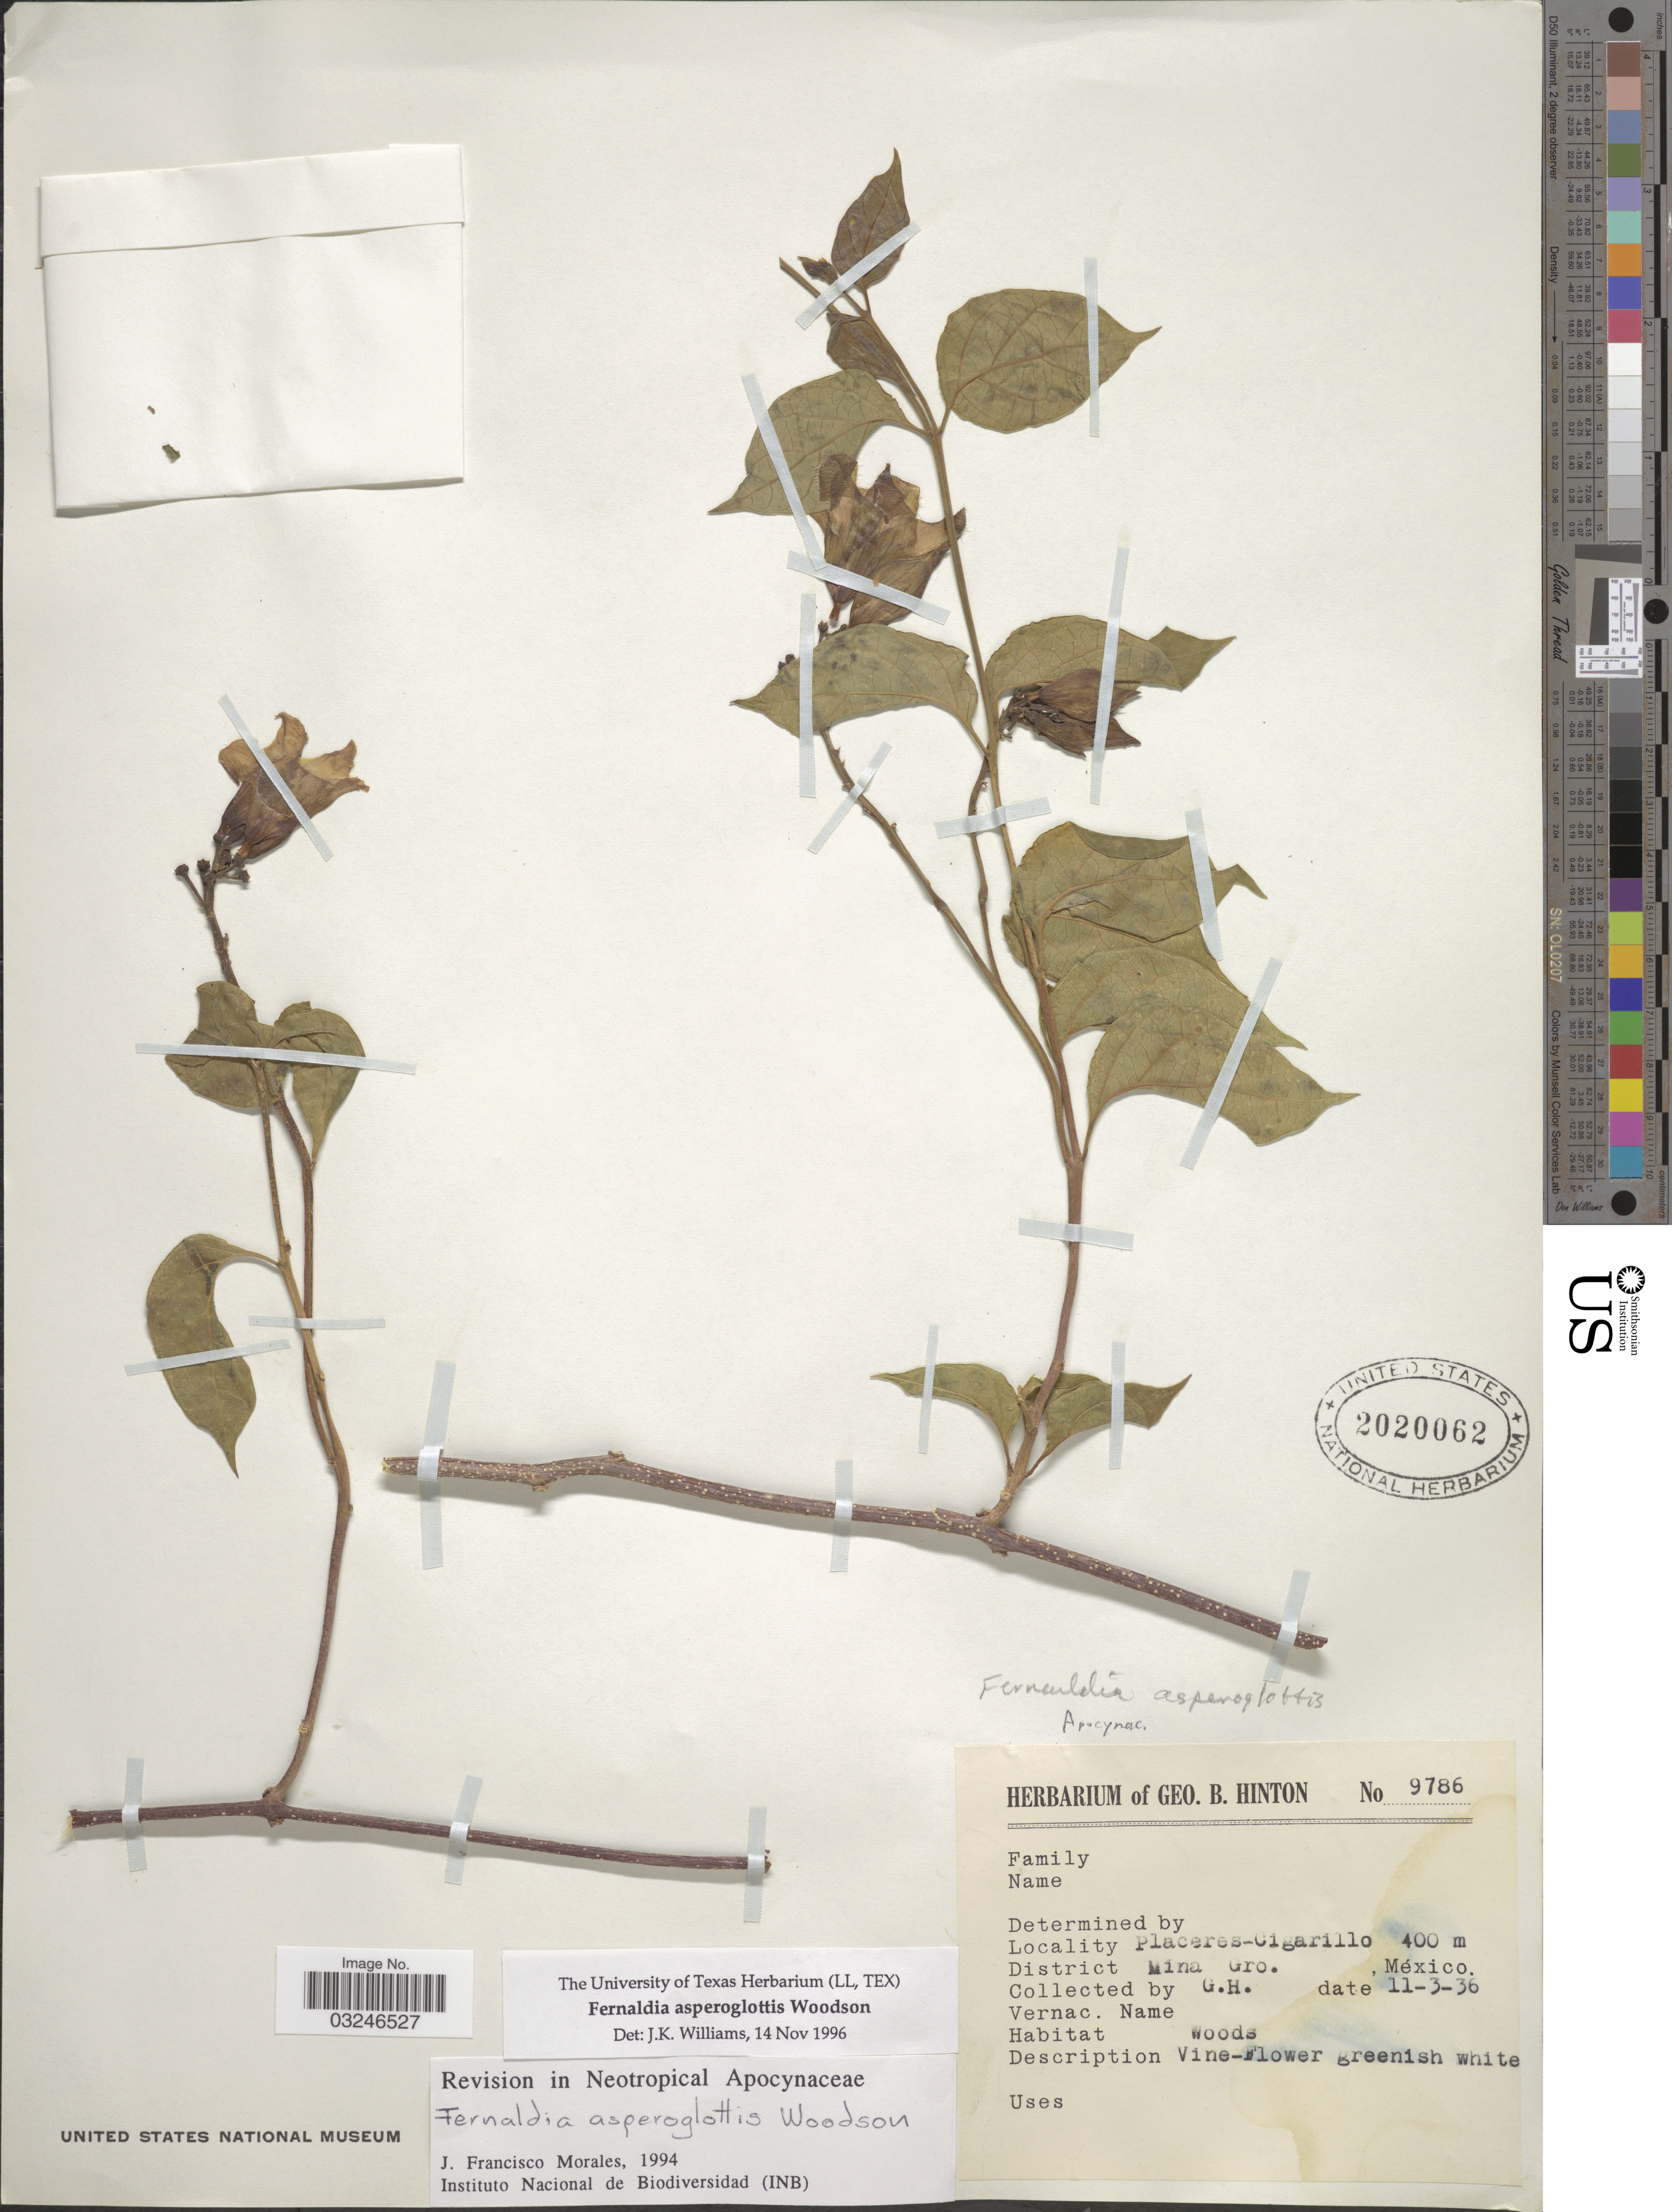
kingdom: Plantae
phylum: Tracheophyta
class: Magnoliopsida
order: Gentianales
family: Apocynaceae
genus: Fernaldia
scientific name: Fernaldia asperoglottis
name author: Woodson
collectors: G. B. Hinton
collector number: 9786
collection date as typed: Transcribed d/m/y: 11/3/36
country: Mexico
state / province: Guerrero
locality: Placeres-Cigarillo. District Mina Gro.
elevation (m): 400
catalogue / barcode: US 2020062